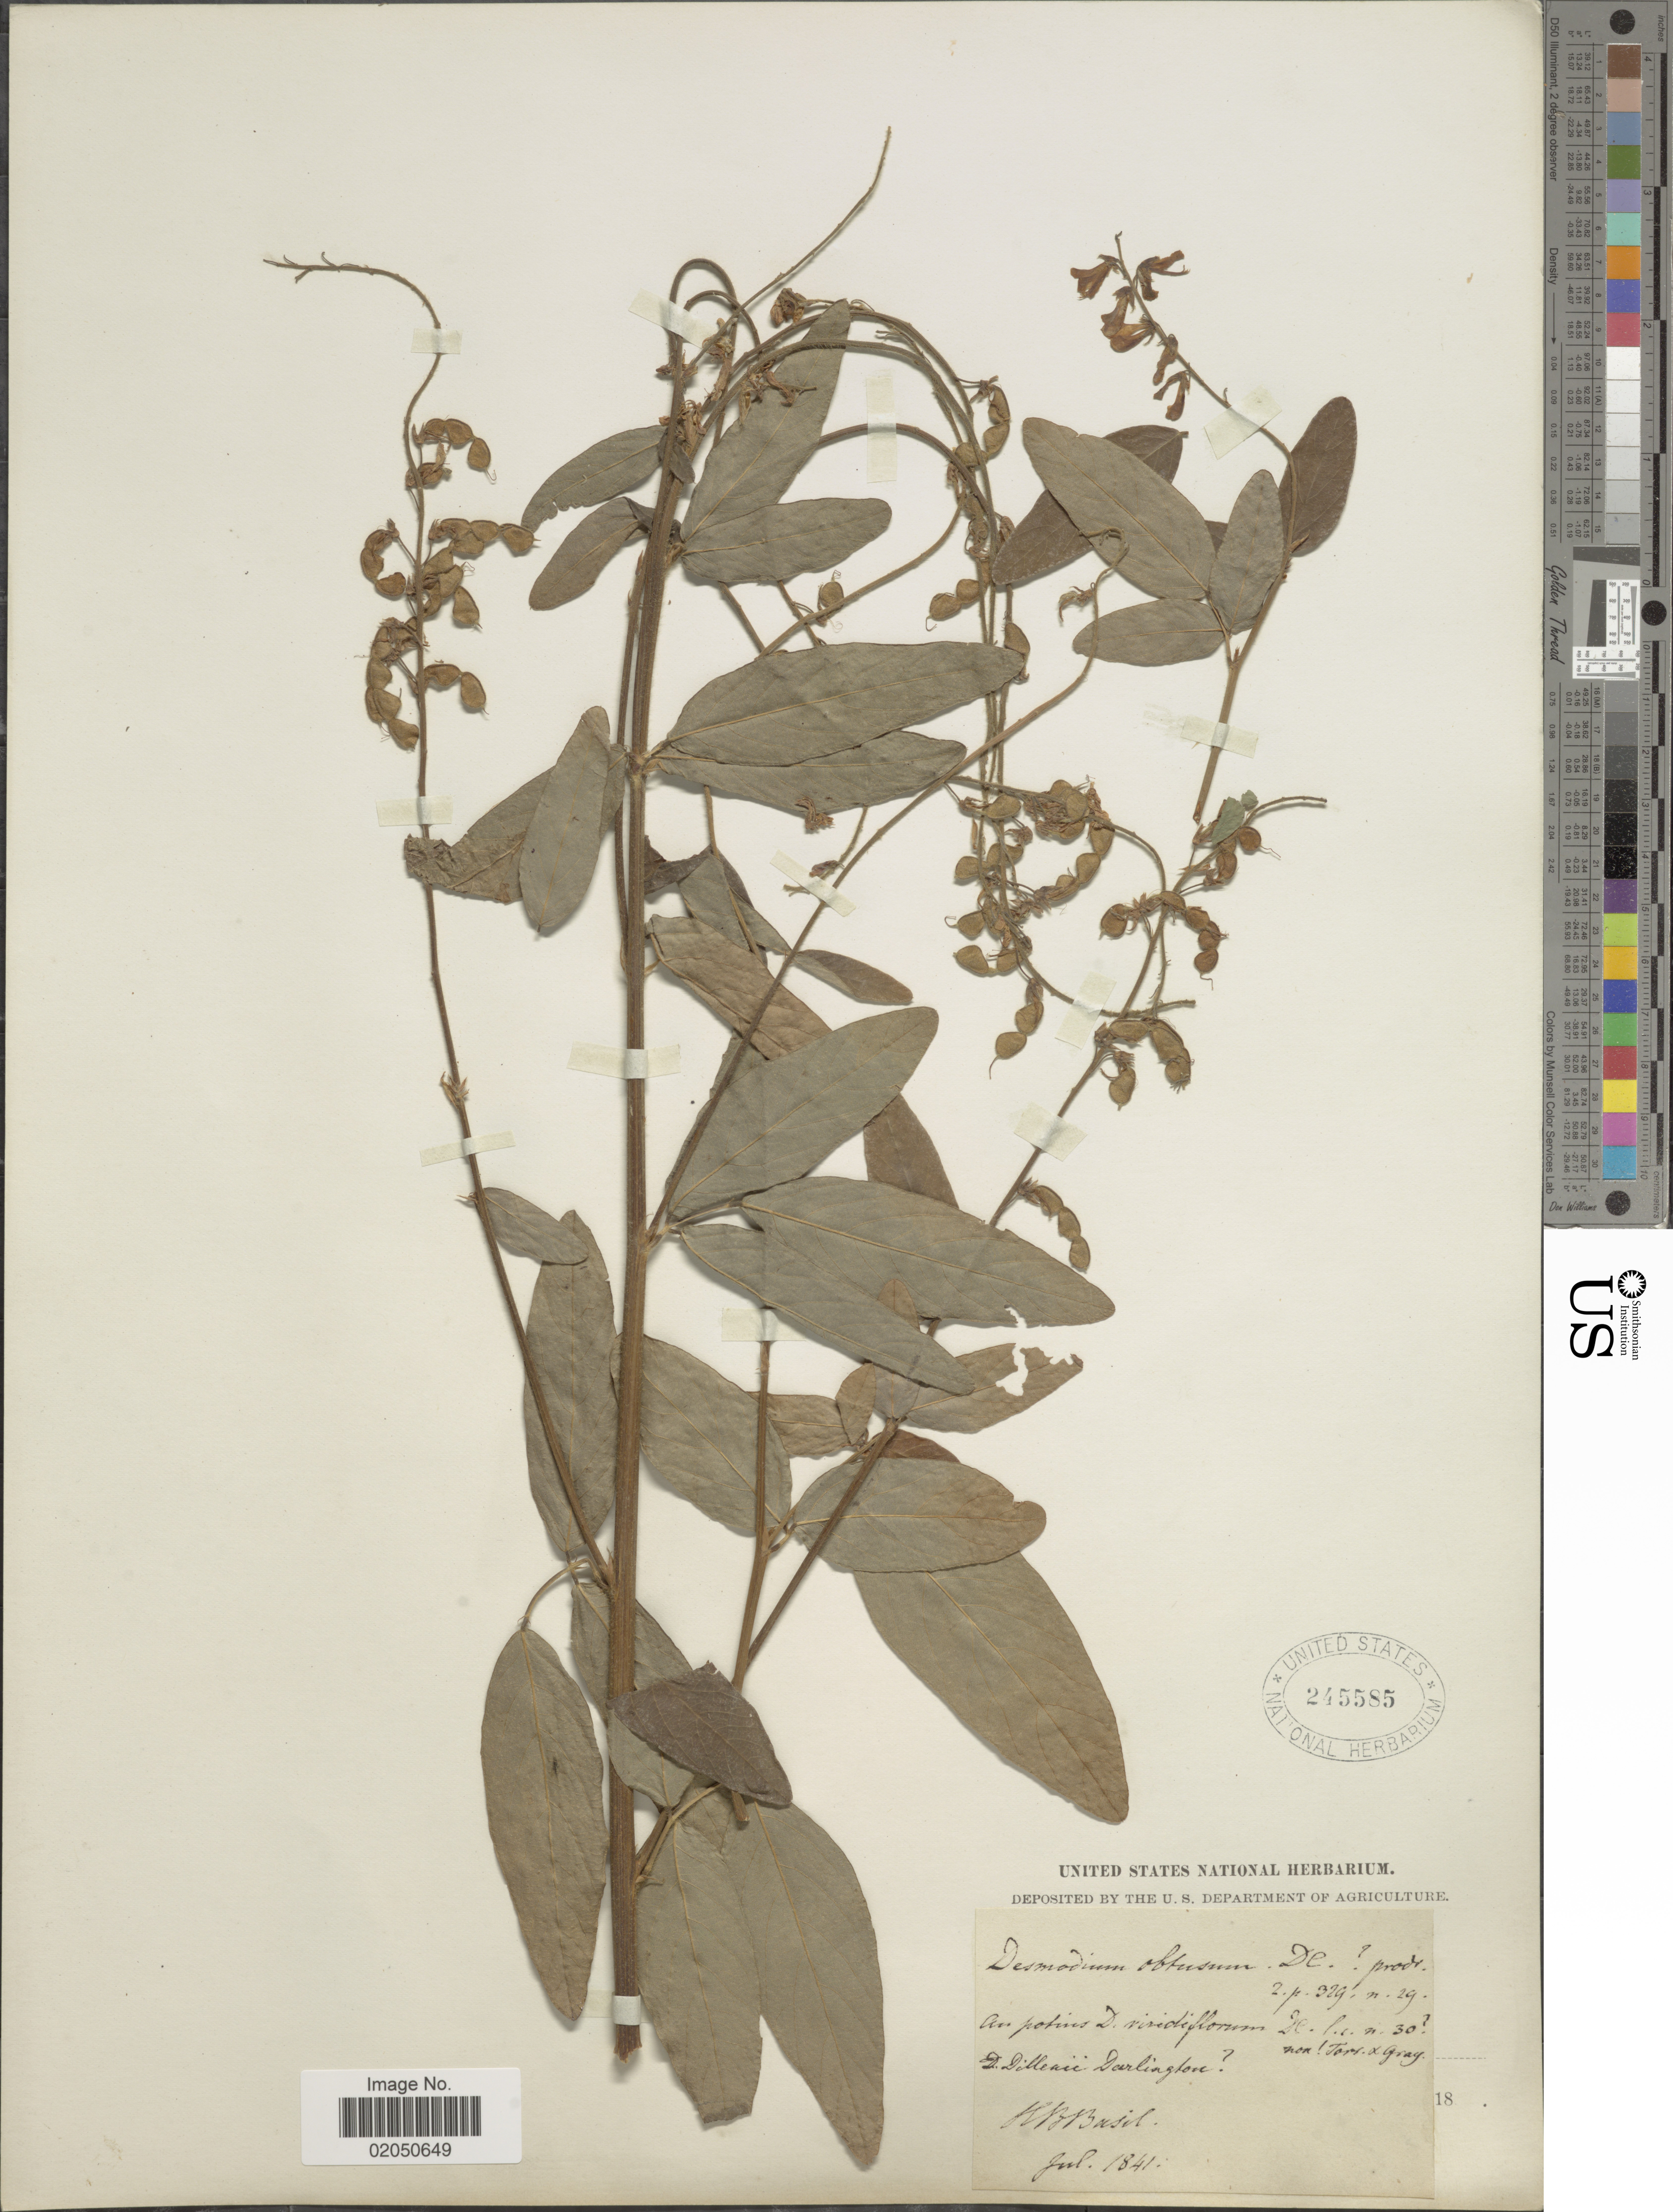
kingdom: Plantae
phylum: Tracheophyta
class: Magnoliopsida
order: Fabales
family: Fabaceae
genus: Desmodium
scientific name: Desmodium sp.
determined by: Strong, Mark T., (BOT), Smithsonian Institution - National Museum of Natural History (UNITED STATES)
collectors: ex Herb. Basil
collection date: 1841-07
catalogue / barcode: US 245585